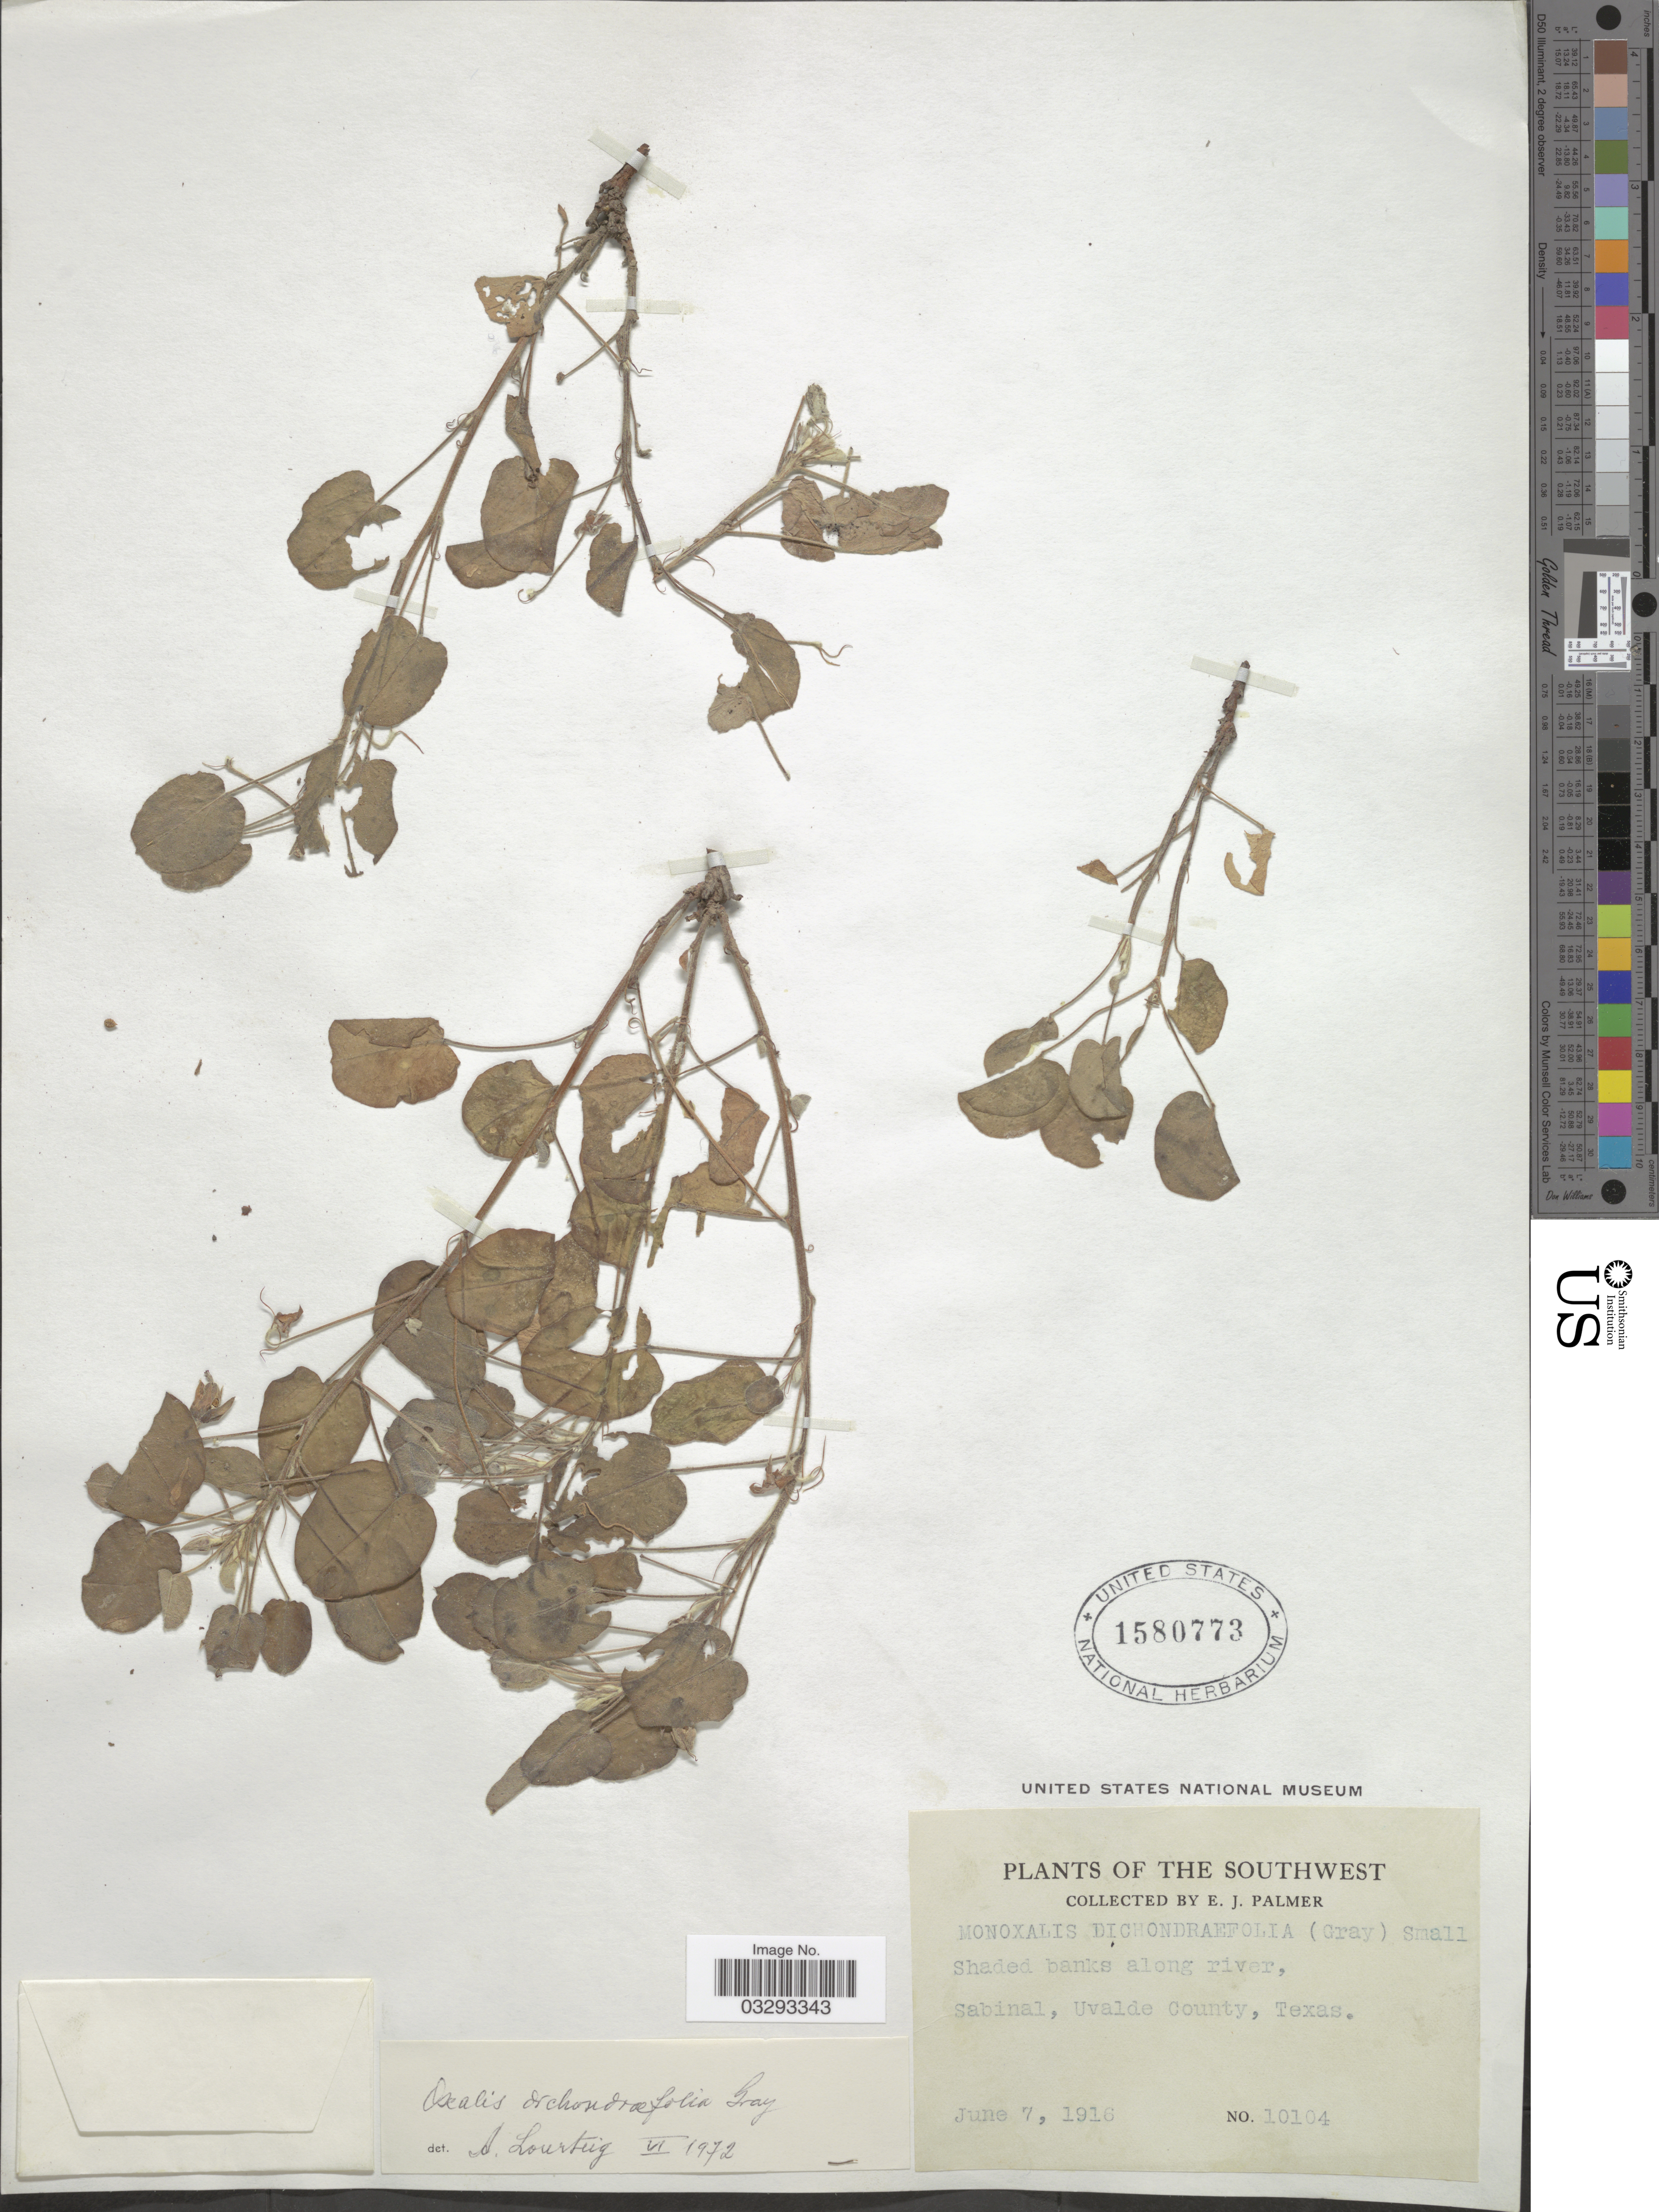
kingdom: Plantae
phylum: Tracheophyta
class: Magnoliopsida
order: Oxalidales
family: Oxalidaceae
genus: Oxalis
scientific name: Oxalis dichondraefolia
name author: A. Gray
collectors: E. J. Palmer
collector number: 10104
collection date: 1916-06-07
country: United States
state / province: Texas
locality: Southwest. Shaded banks along river, Sabinal, Uvalde County.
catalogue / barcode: US 1580773